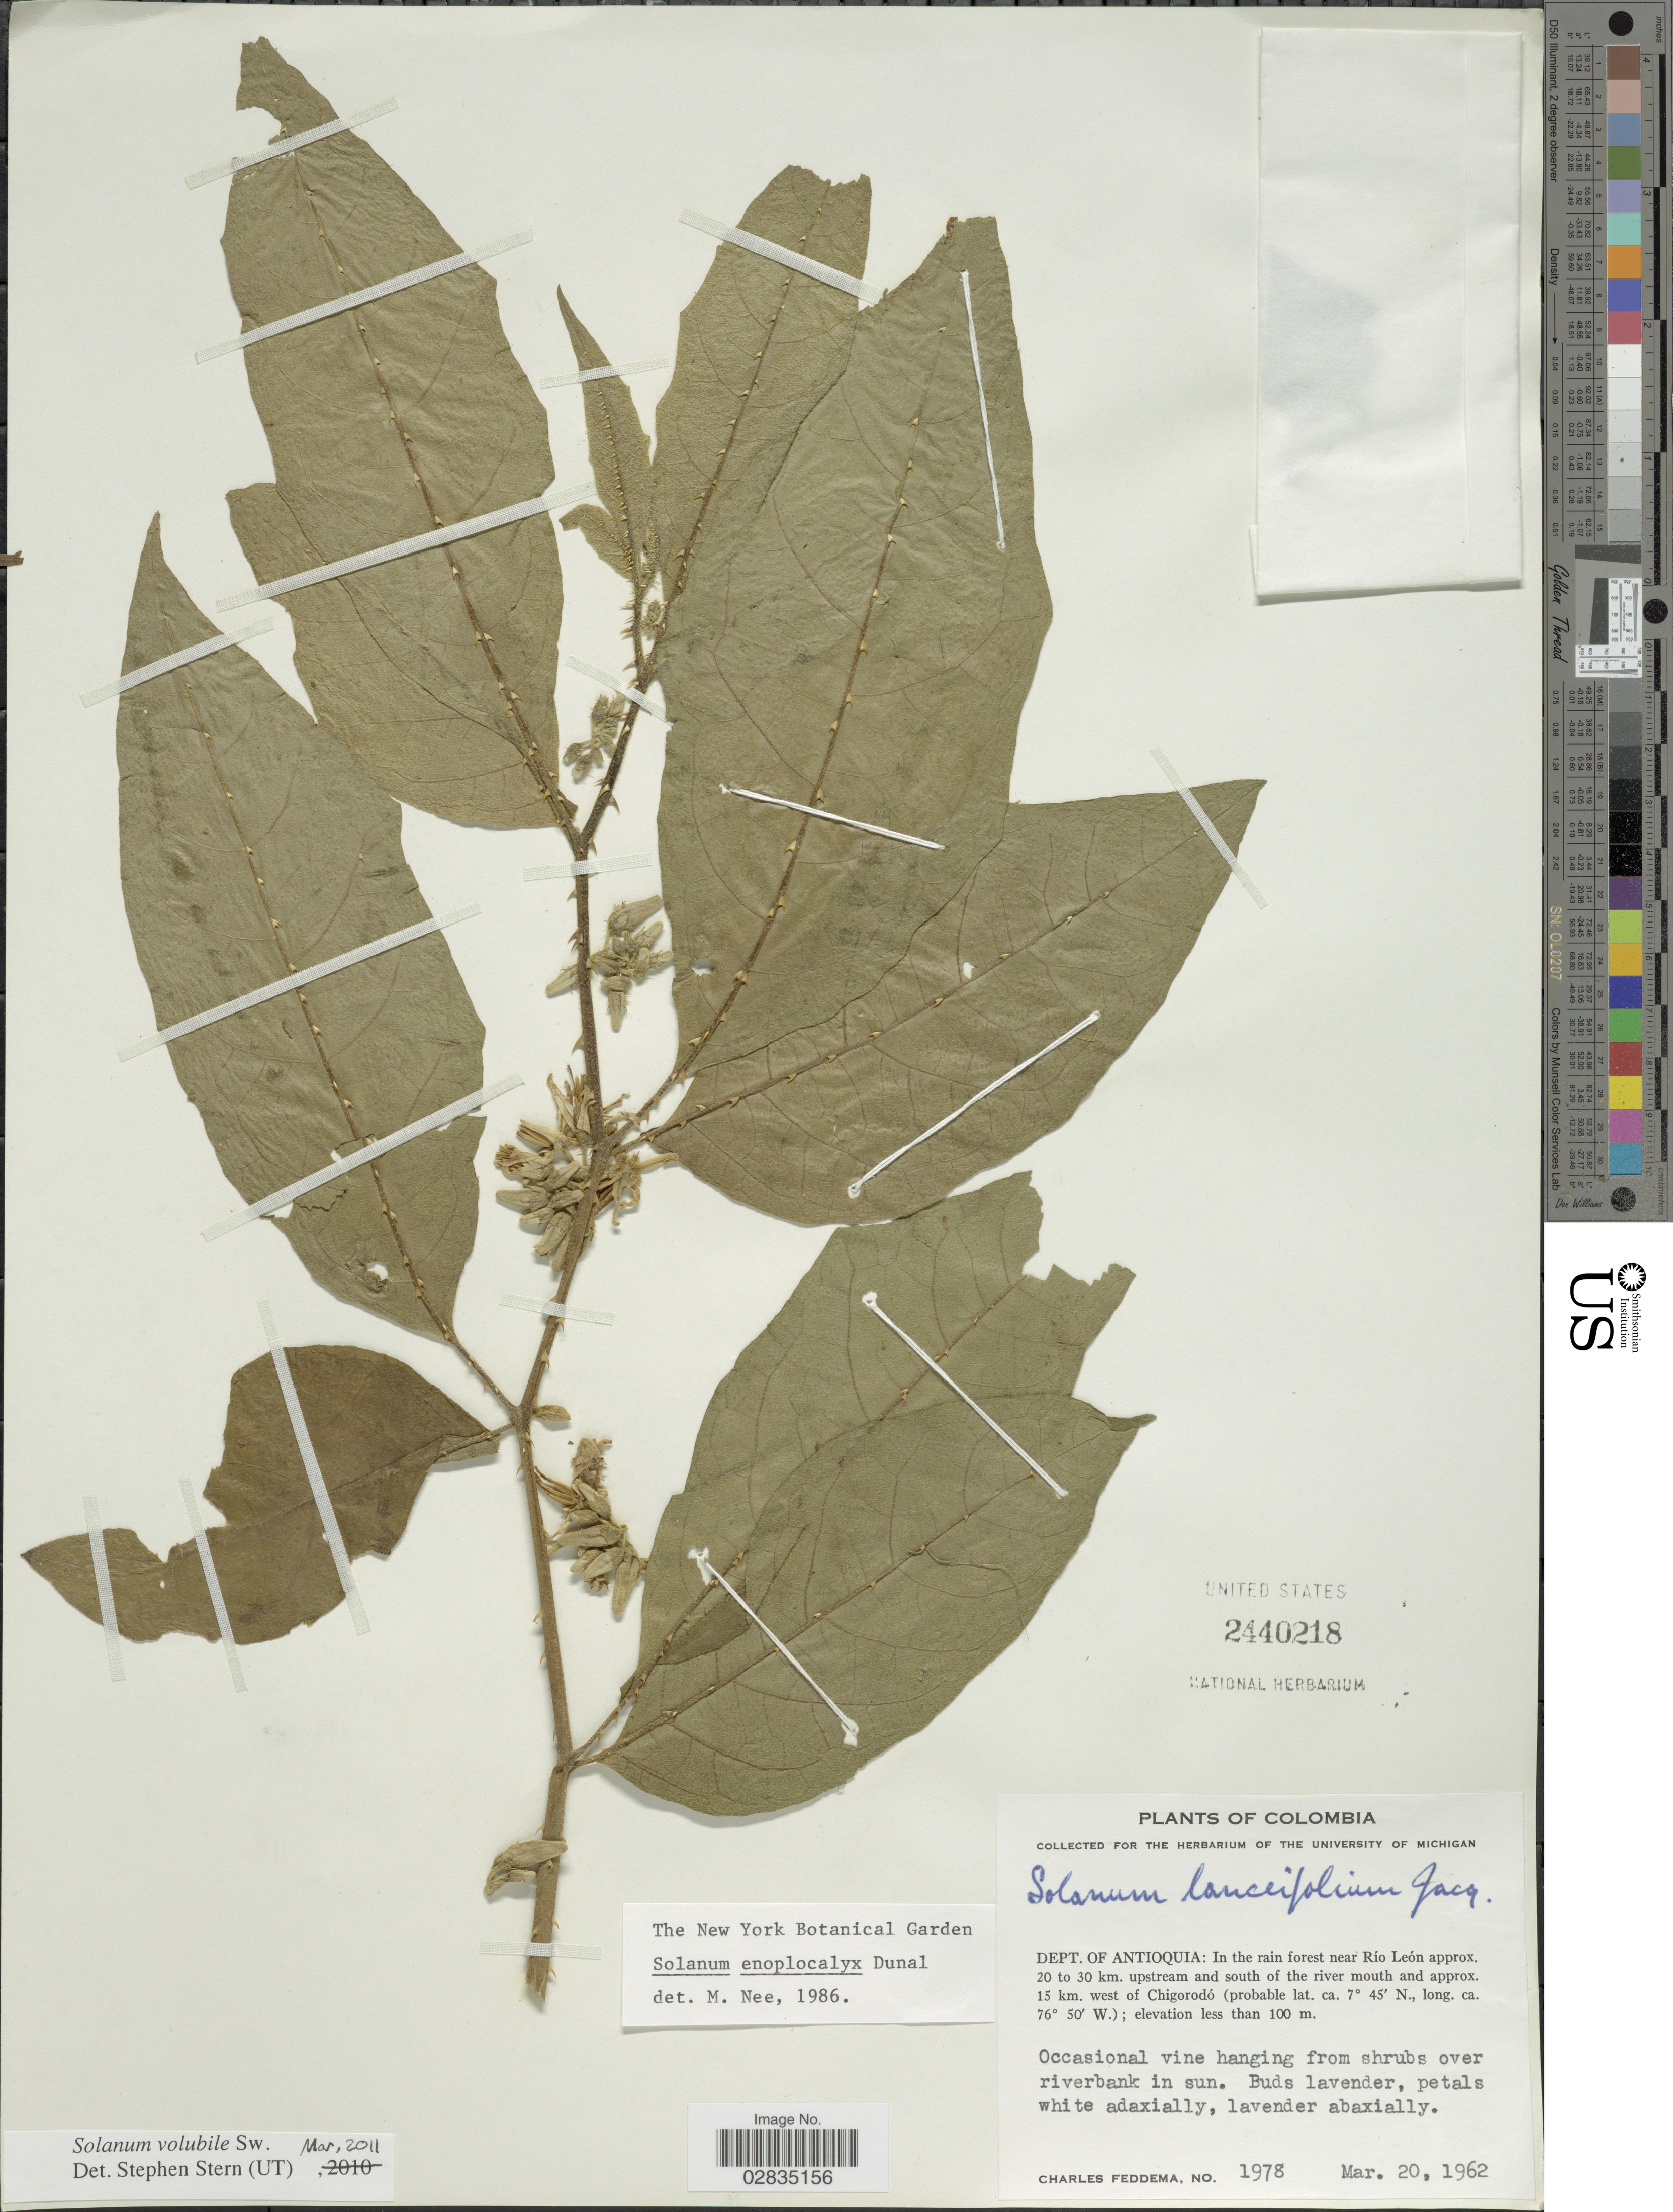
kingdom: Plantae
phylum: Tracheophyta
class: Magnoliopsida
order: Solanales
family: Solanaceae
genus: Solanum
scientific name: Solanum volubile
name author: Sw.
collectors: C. Feddema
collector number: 1978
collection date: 1962-03-20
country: Colombia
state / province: Antioquia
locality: Dept. of Antioquia: In the rain forest near Río León approx. 20 to 30 km. upstream and south of the river mouth and approx. 15 km. west of Chigorodó.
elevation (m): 100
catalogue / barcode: US 2440218